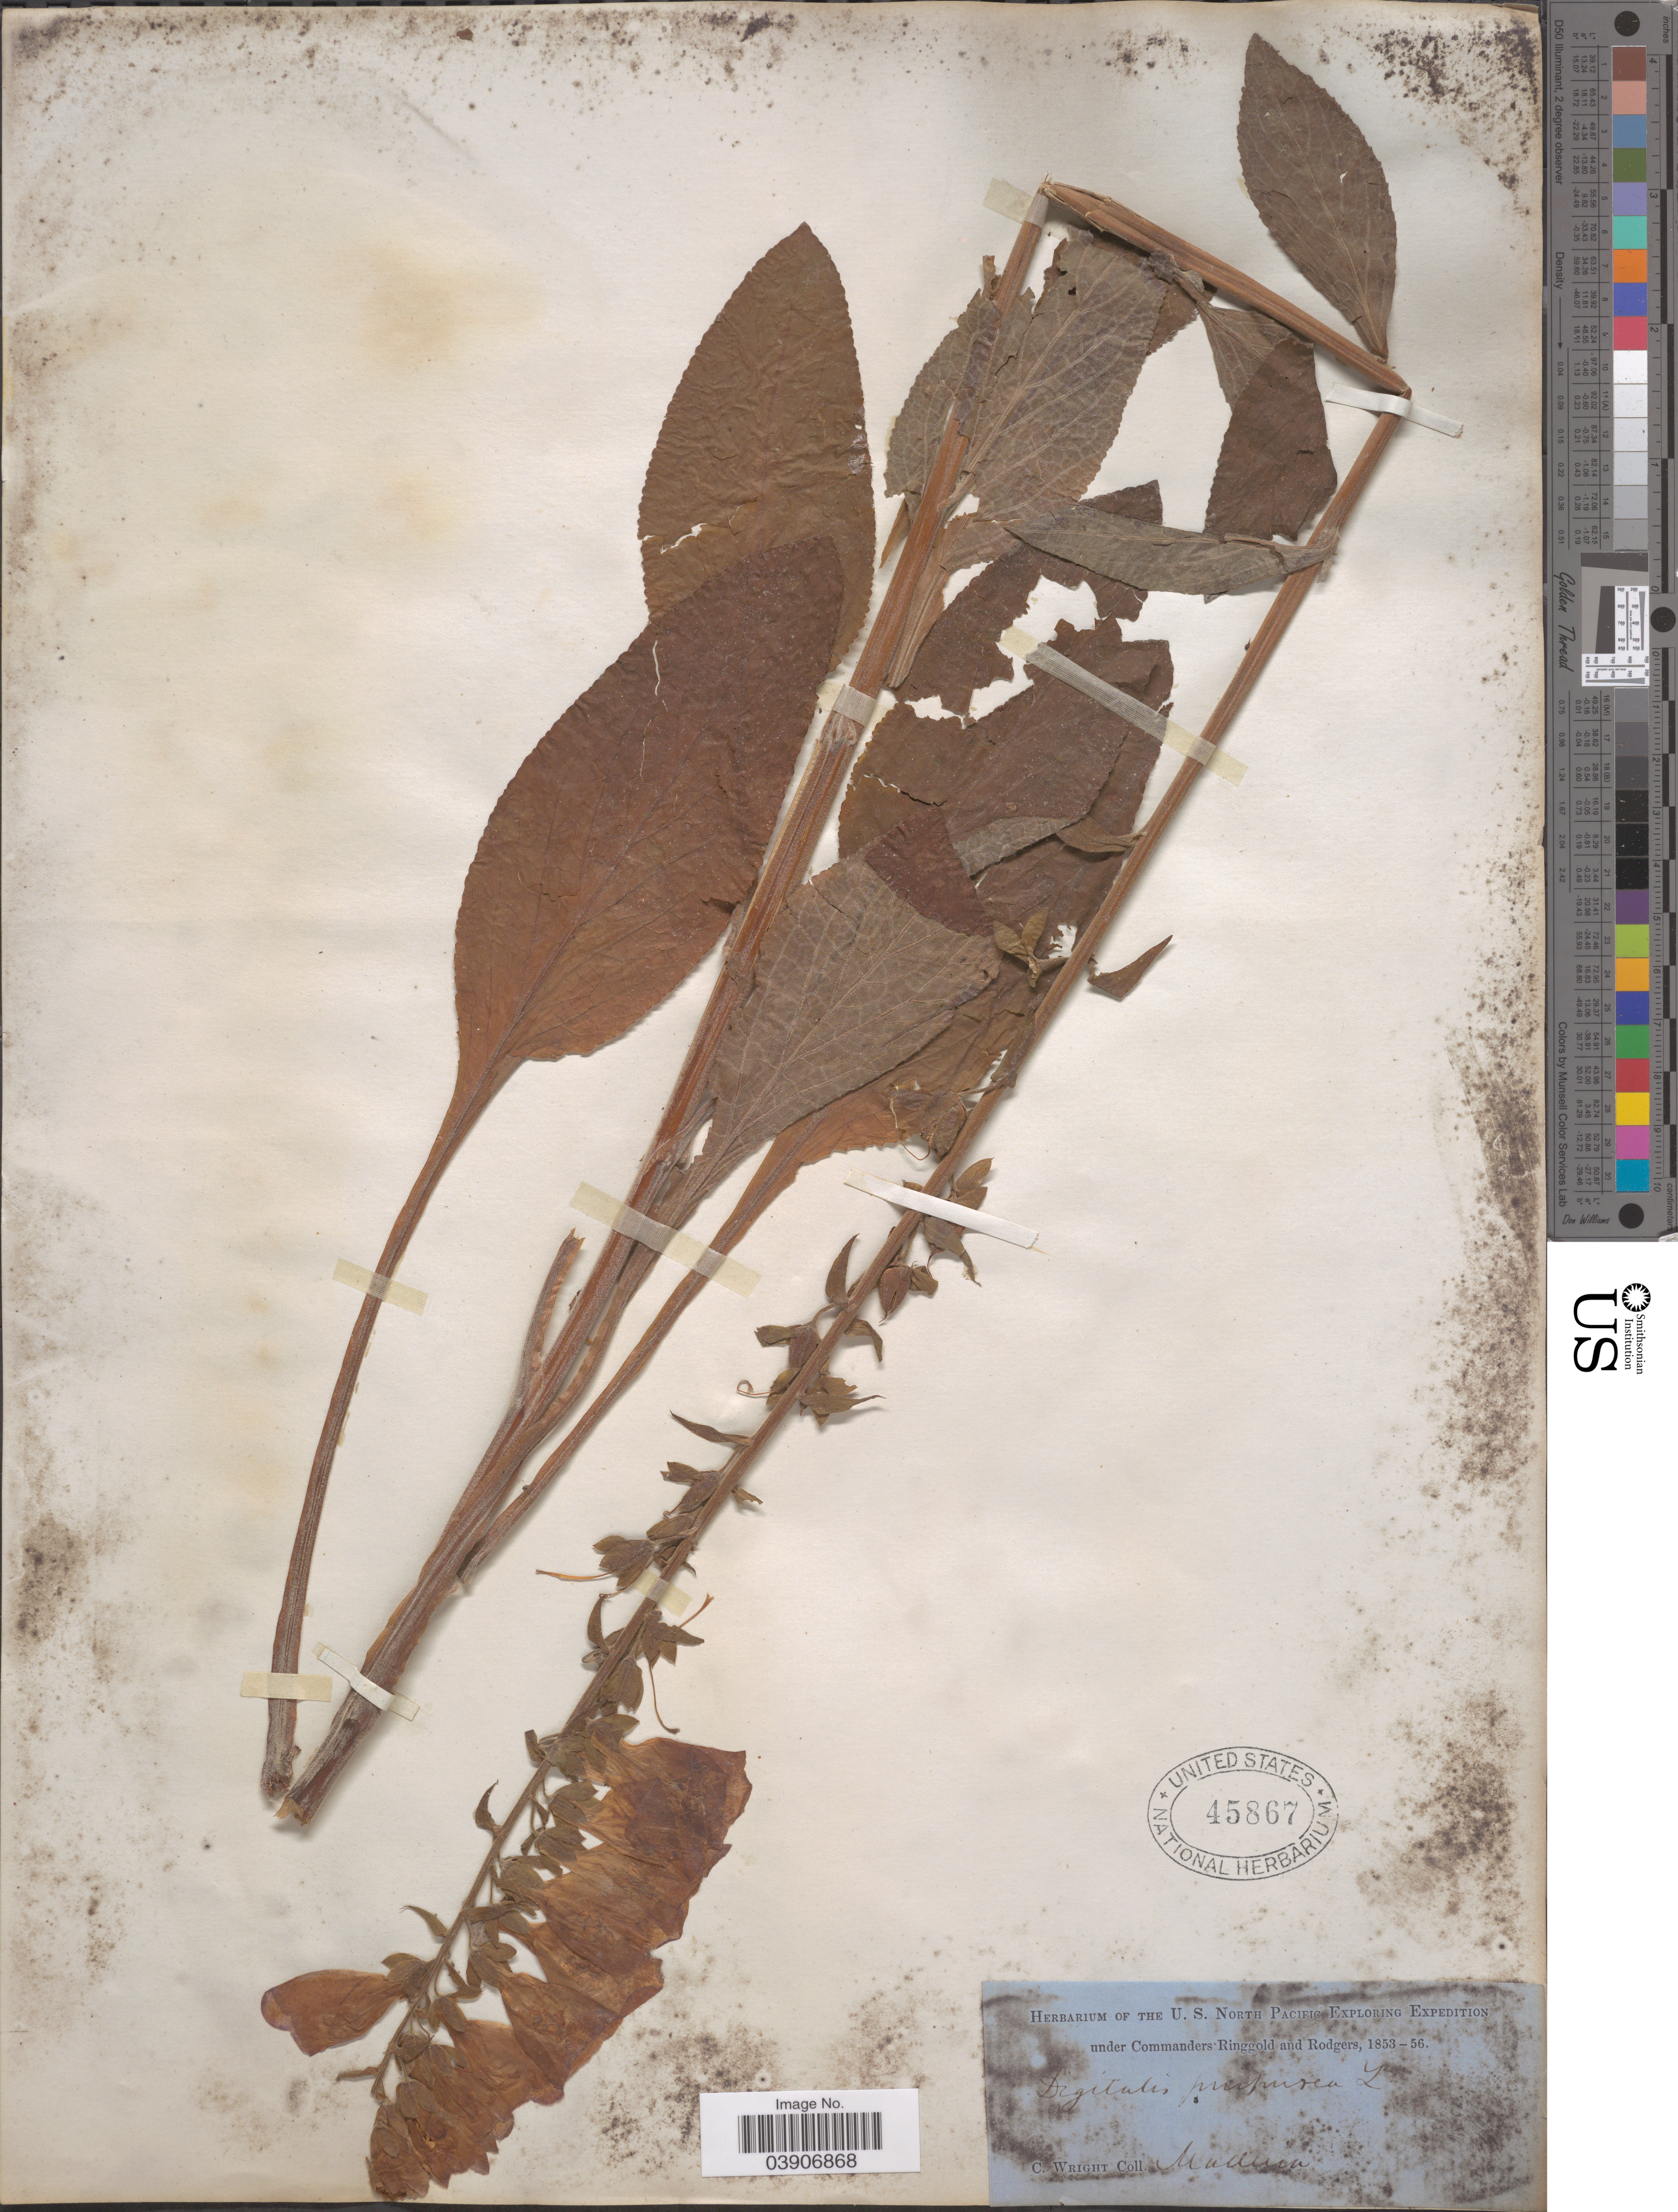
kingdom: Plantae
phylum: Tracheophyta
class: Magnoliopsida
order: Lamiales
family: Plantaginaceae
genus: Digitalis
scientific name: Digitalis purpurea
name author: L.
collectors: C. Wright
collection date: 1853/1856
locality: Madura [interpreted]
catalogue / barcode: US 45867